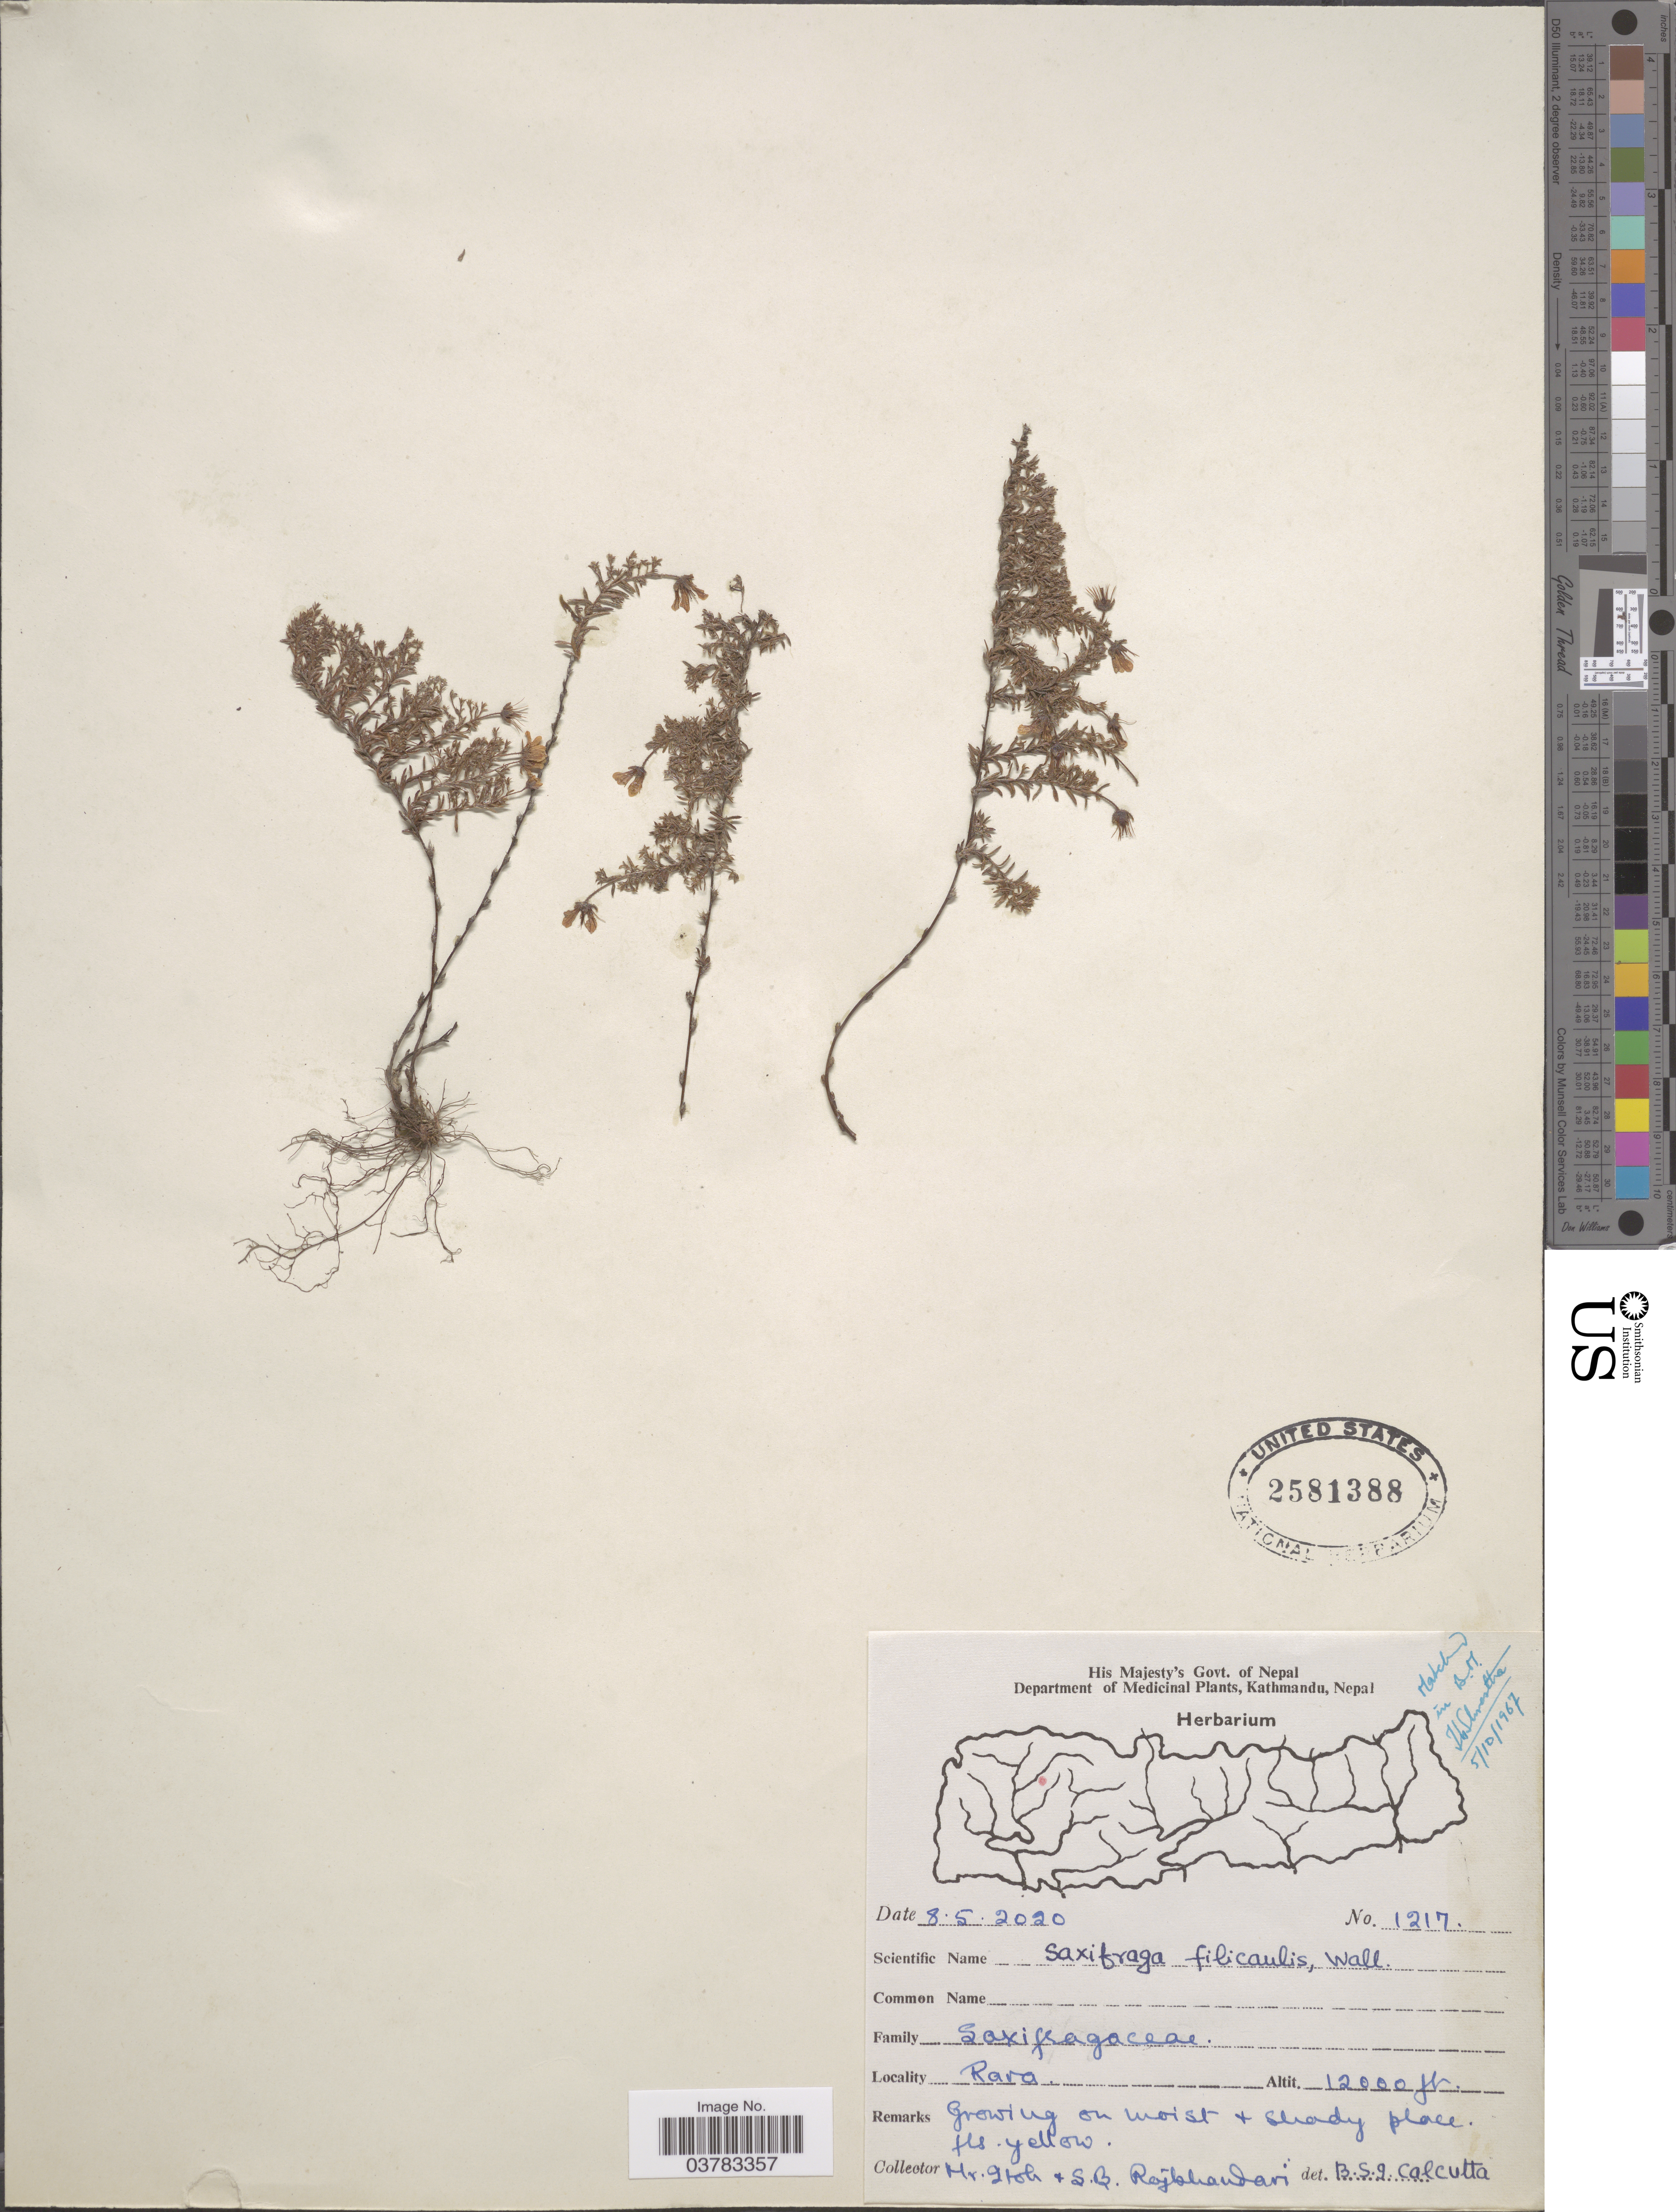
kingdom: Plantae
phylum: Tracheophyta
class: Magnoliopsida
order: Saxifragales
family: Saxifragaceae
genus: Saxifraga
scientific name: Saxifraga filicaulis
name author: Wall. ex Ser.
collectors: Mr. Itoh & S. Rajbhandari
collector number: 1217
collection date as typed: Transcribed d/m/y: 8/5/2020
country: Nepal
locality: Rara.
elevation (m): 3658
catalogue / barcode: US 2581388